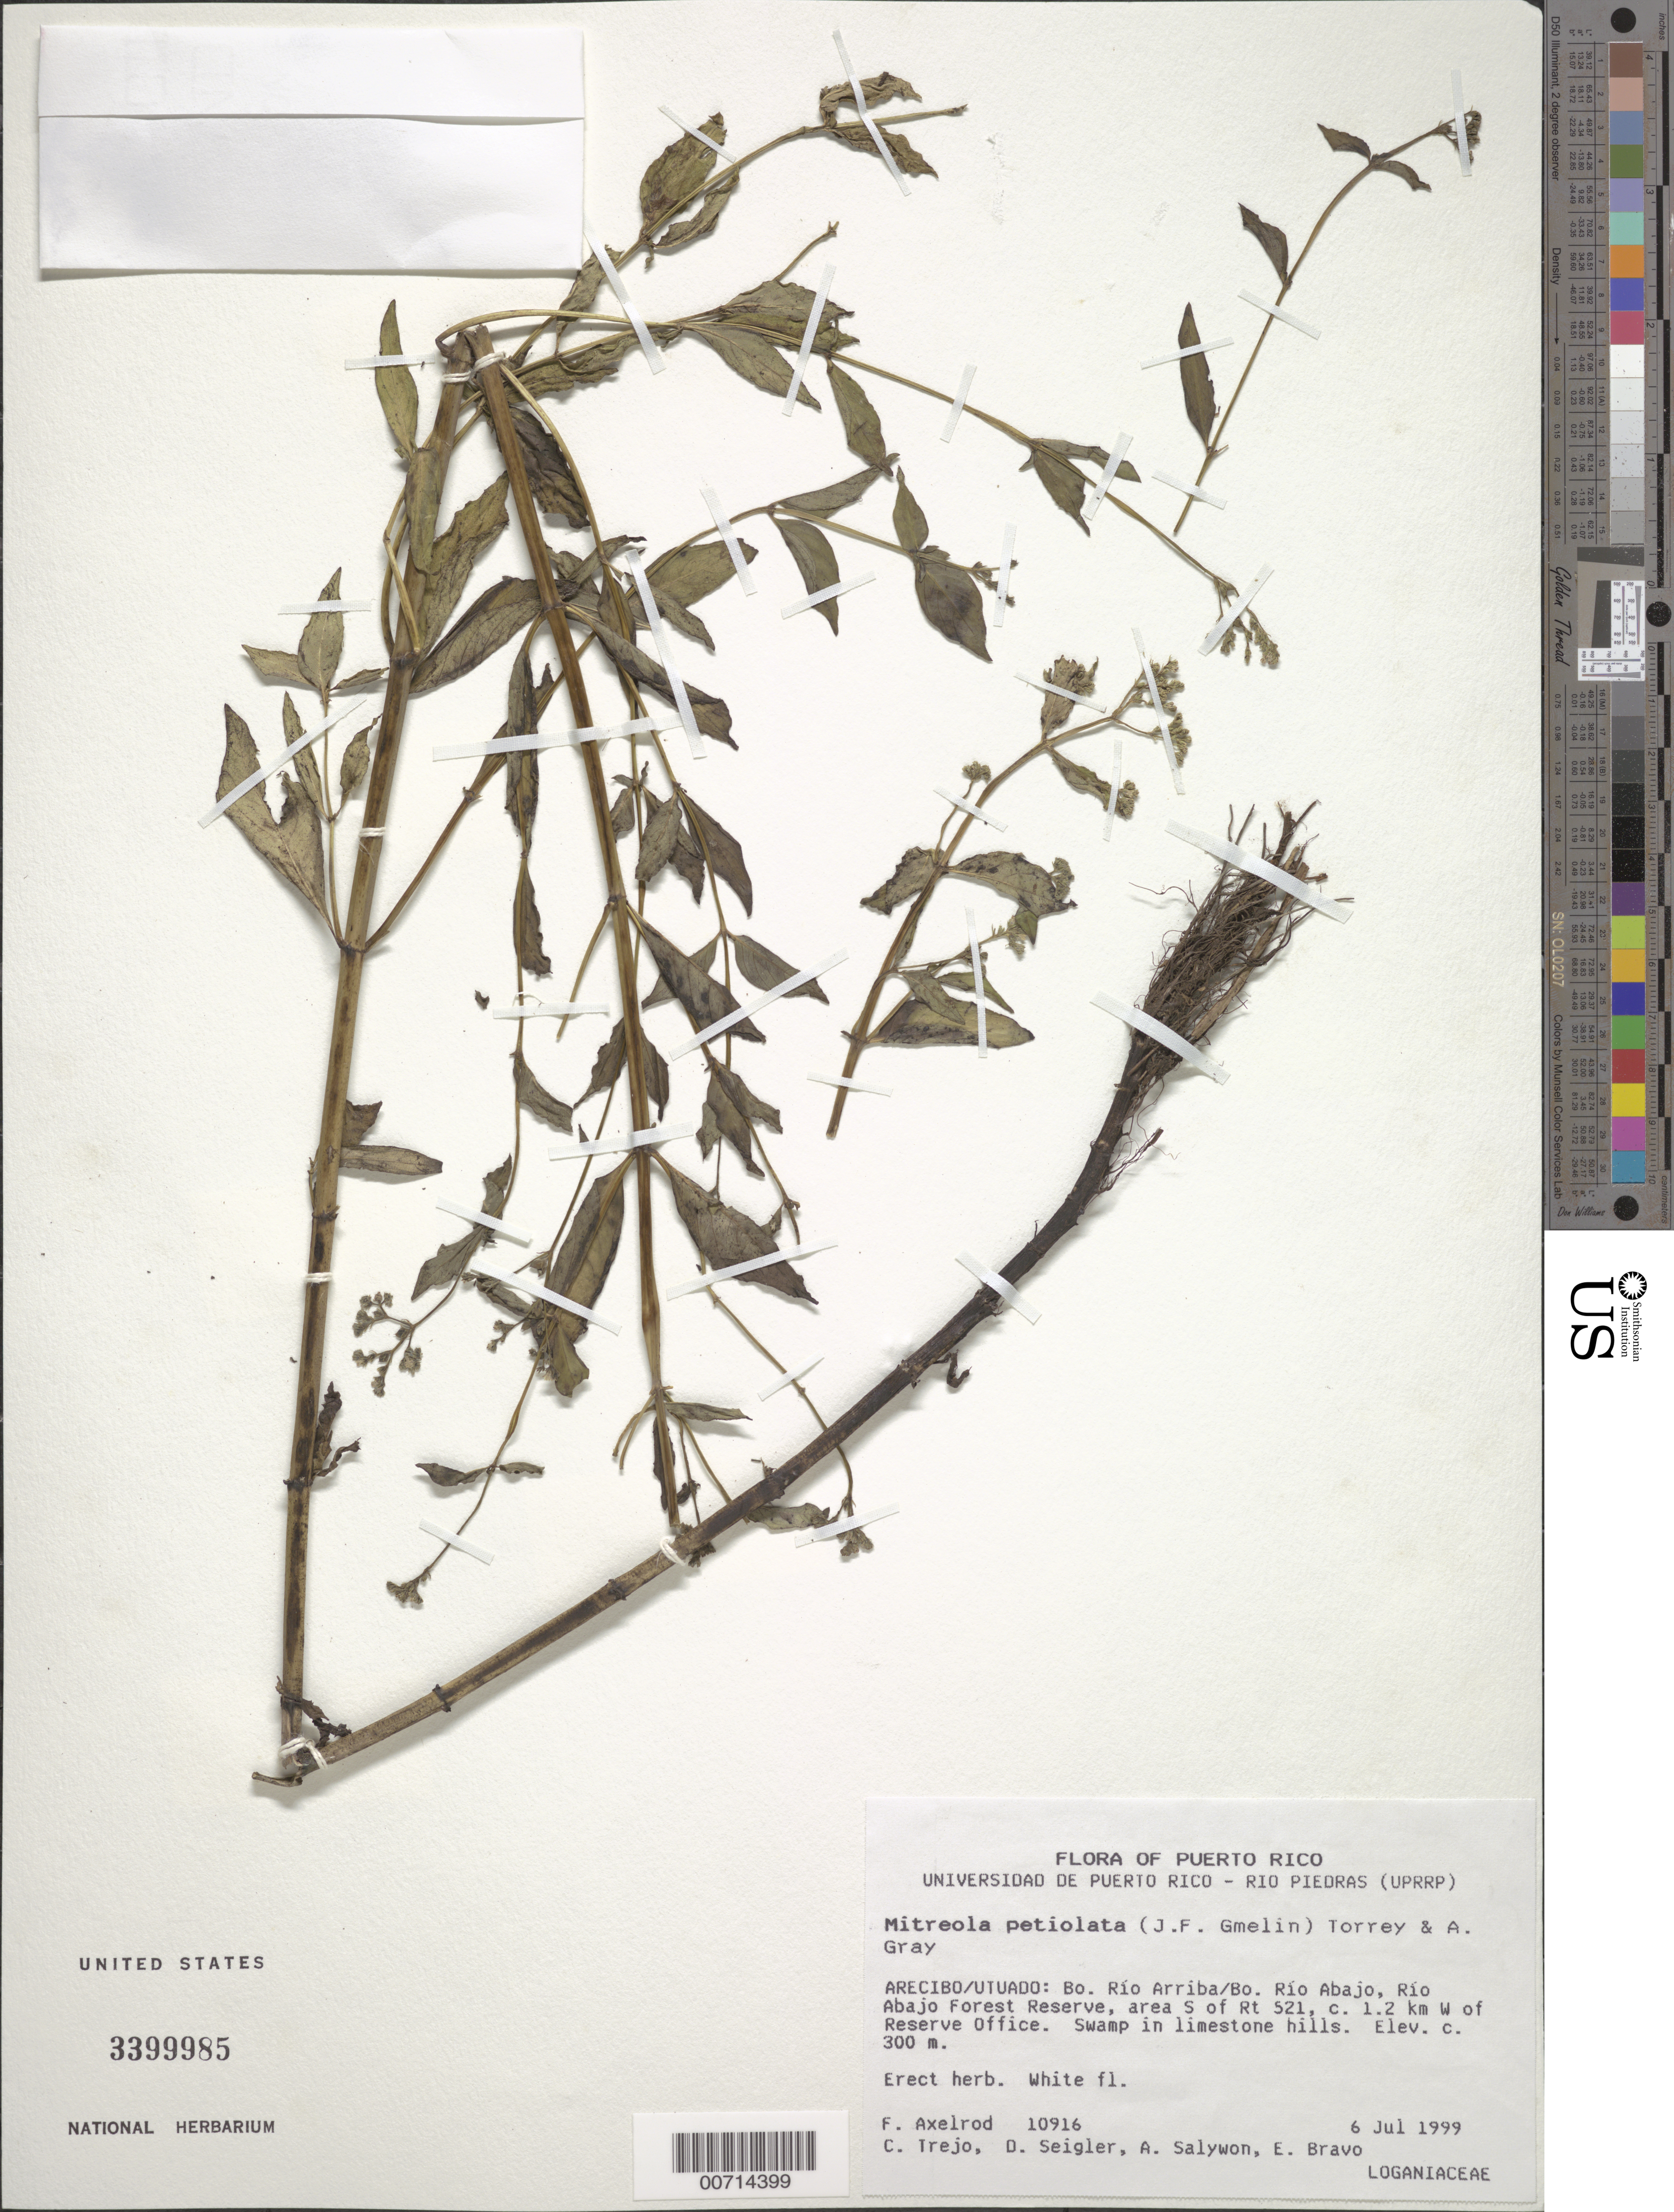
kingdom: Plantae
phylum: Tracheophyta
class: Magnoliopsida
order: Gentianales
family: Loganiaceae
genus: Mitreola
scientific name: Mitreola petiolata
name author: (J.F. Gmel.) Torr. & A. Gray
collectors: F. S. Axelrod & et al.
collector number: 10916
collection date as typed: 06 Jul 1999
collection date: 1999-07-06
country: Puerto Rico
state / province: Arecibo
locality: Arecibo/Utuado: Bo. Rio Arriba/Bo. Rio Abajo, Rio Abajo Forest Reserve, area S of rte 521, c. 1.2 km W of Reserve Office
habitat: Swamp in limestone hills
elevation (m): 300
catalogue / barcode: US 3399985